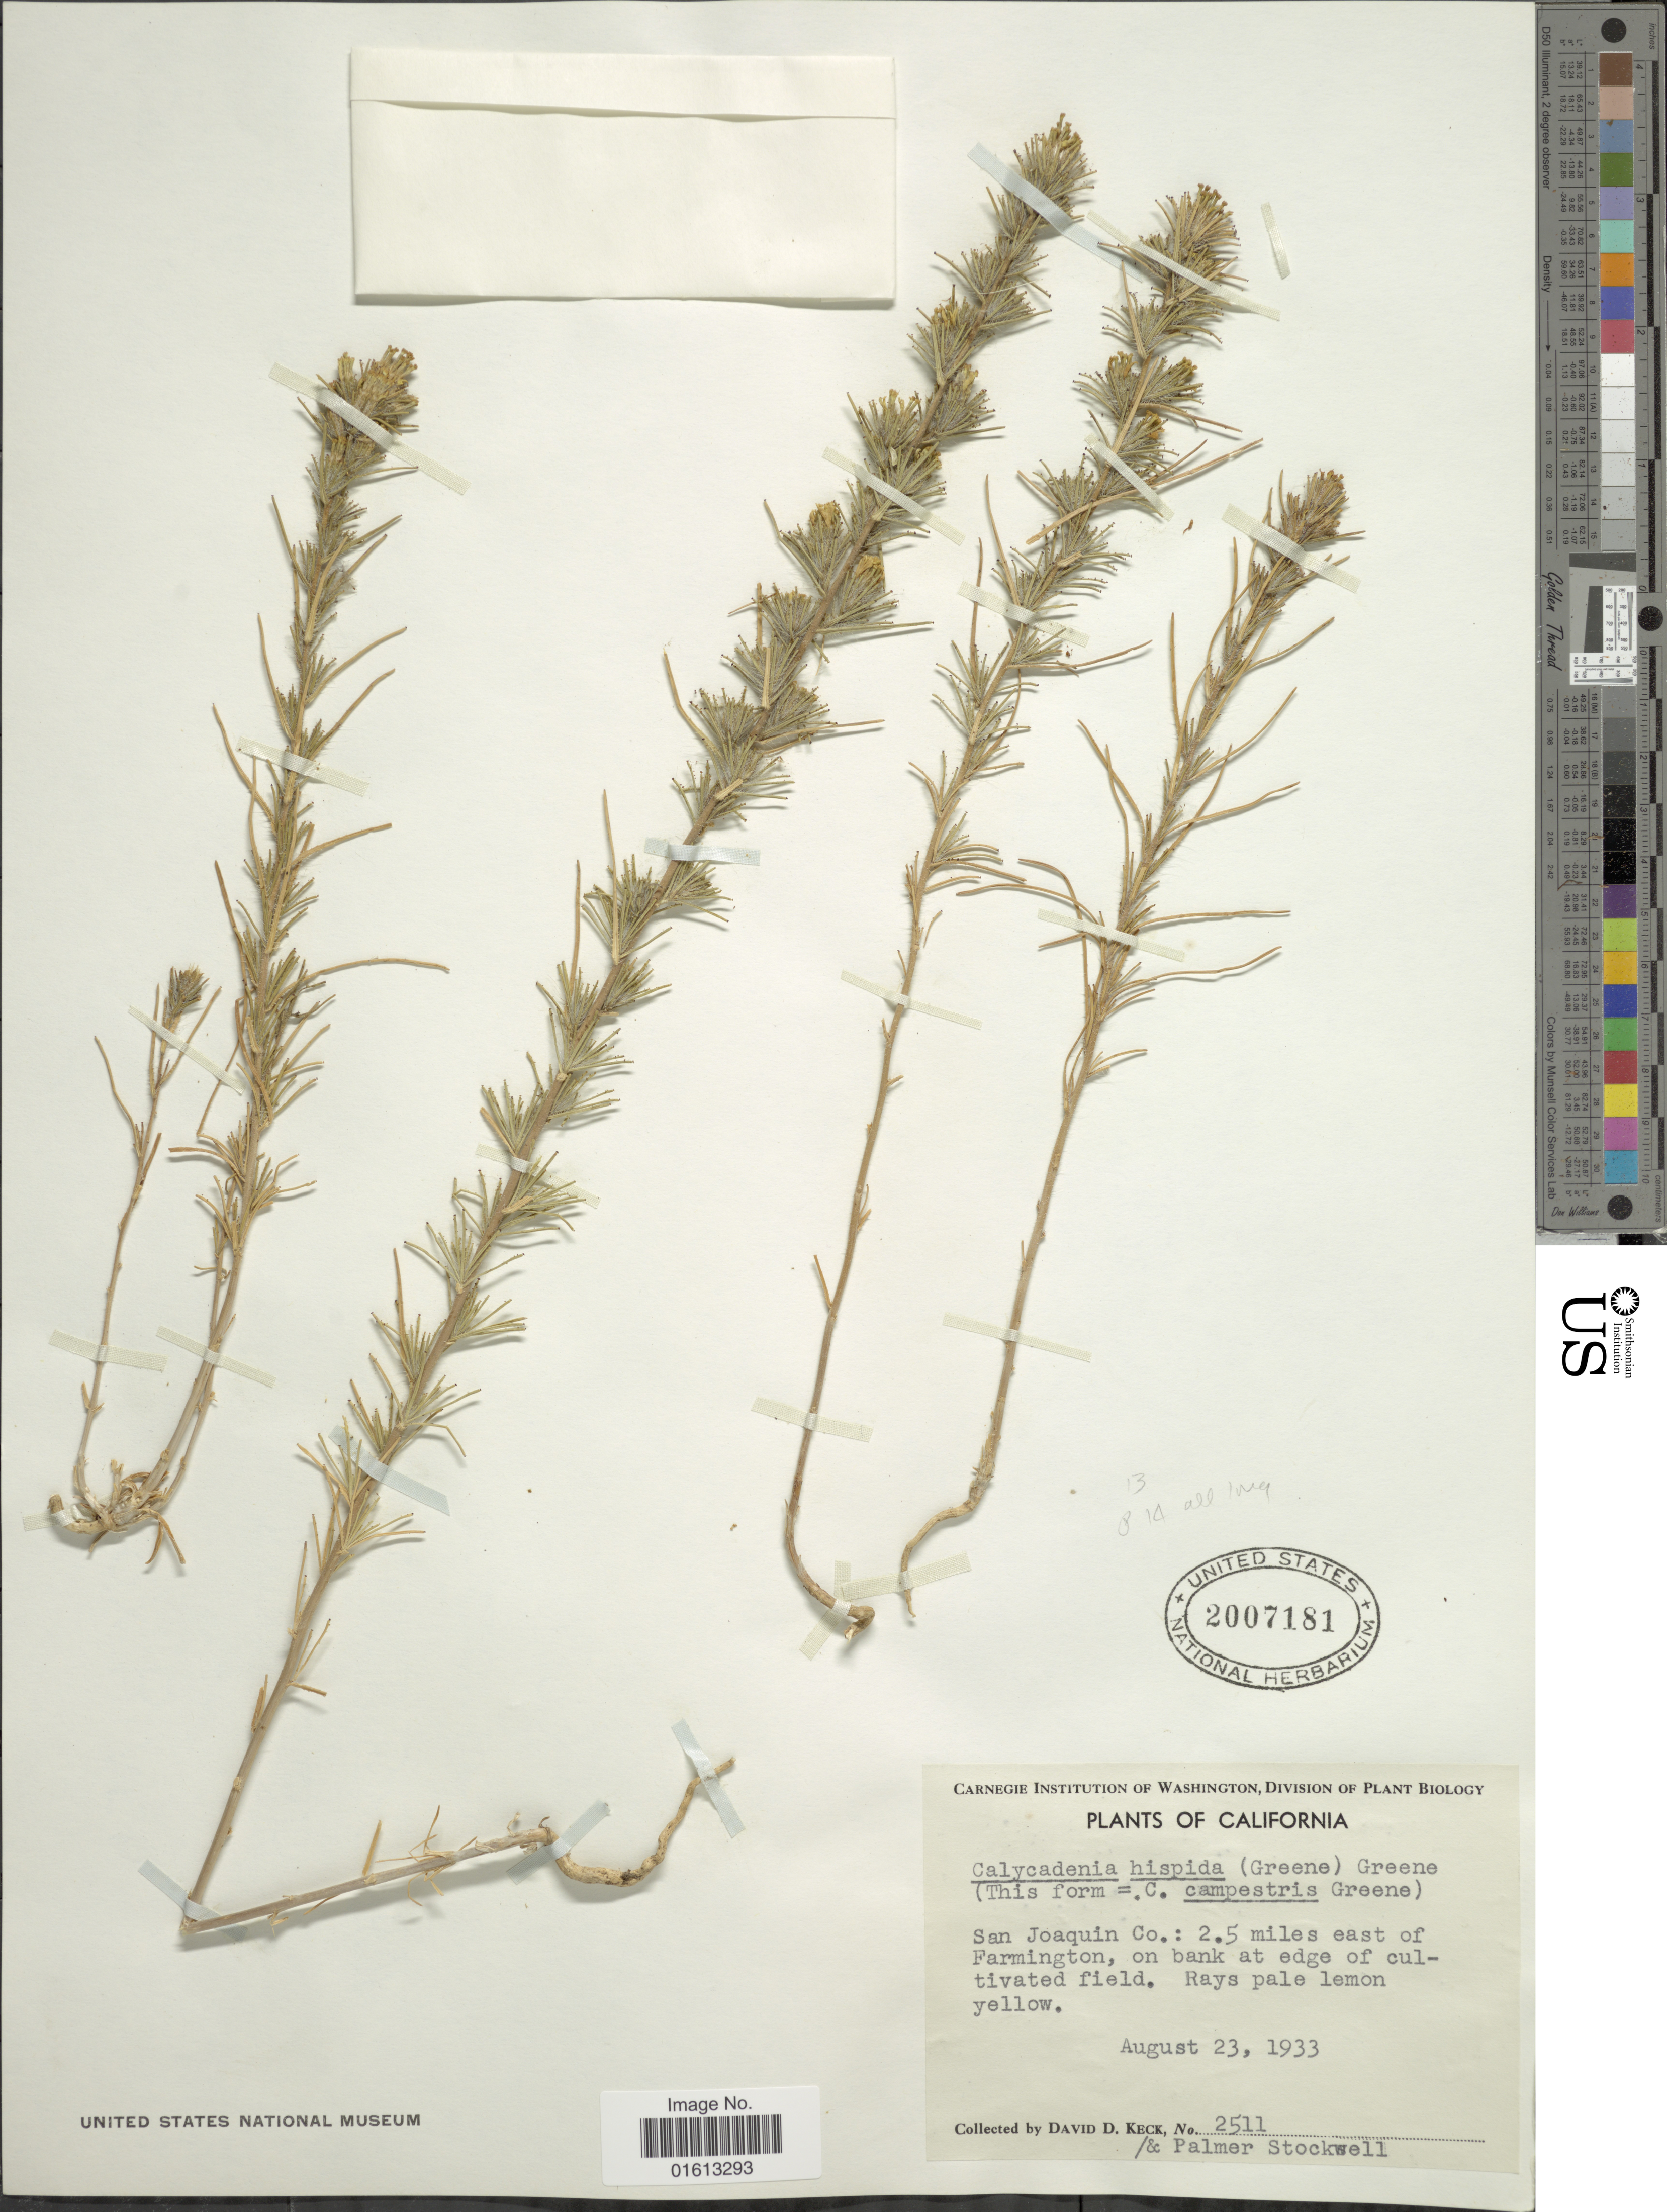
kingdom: Plantae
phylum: Tracheophyta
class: Magnoliopsida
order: Asterales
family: Asteraceae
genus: Calycadenia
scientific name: Calycadenia hispida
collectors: D. D. Keck & P. Stockwell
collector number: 2511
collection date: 1933-08-23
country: United States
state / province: California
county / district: San Joaquin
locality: San Joaquin Co.: 2.5 miles east of Farmington, on bank at edge of Cultivated field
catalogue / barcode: US 2007181